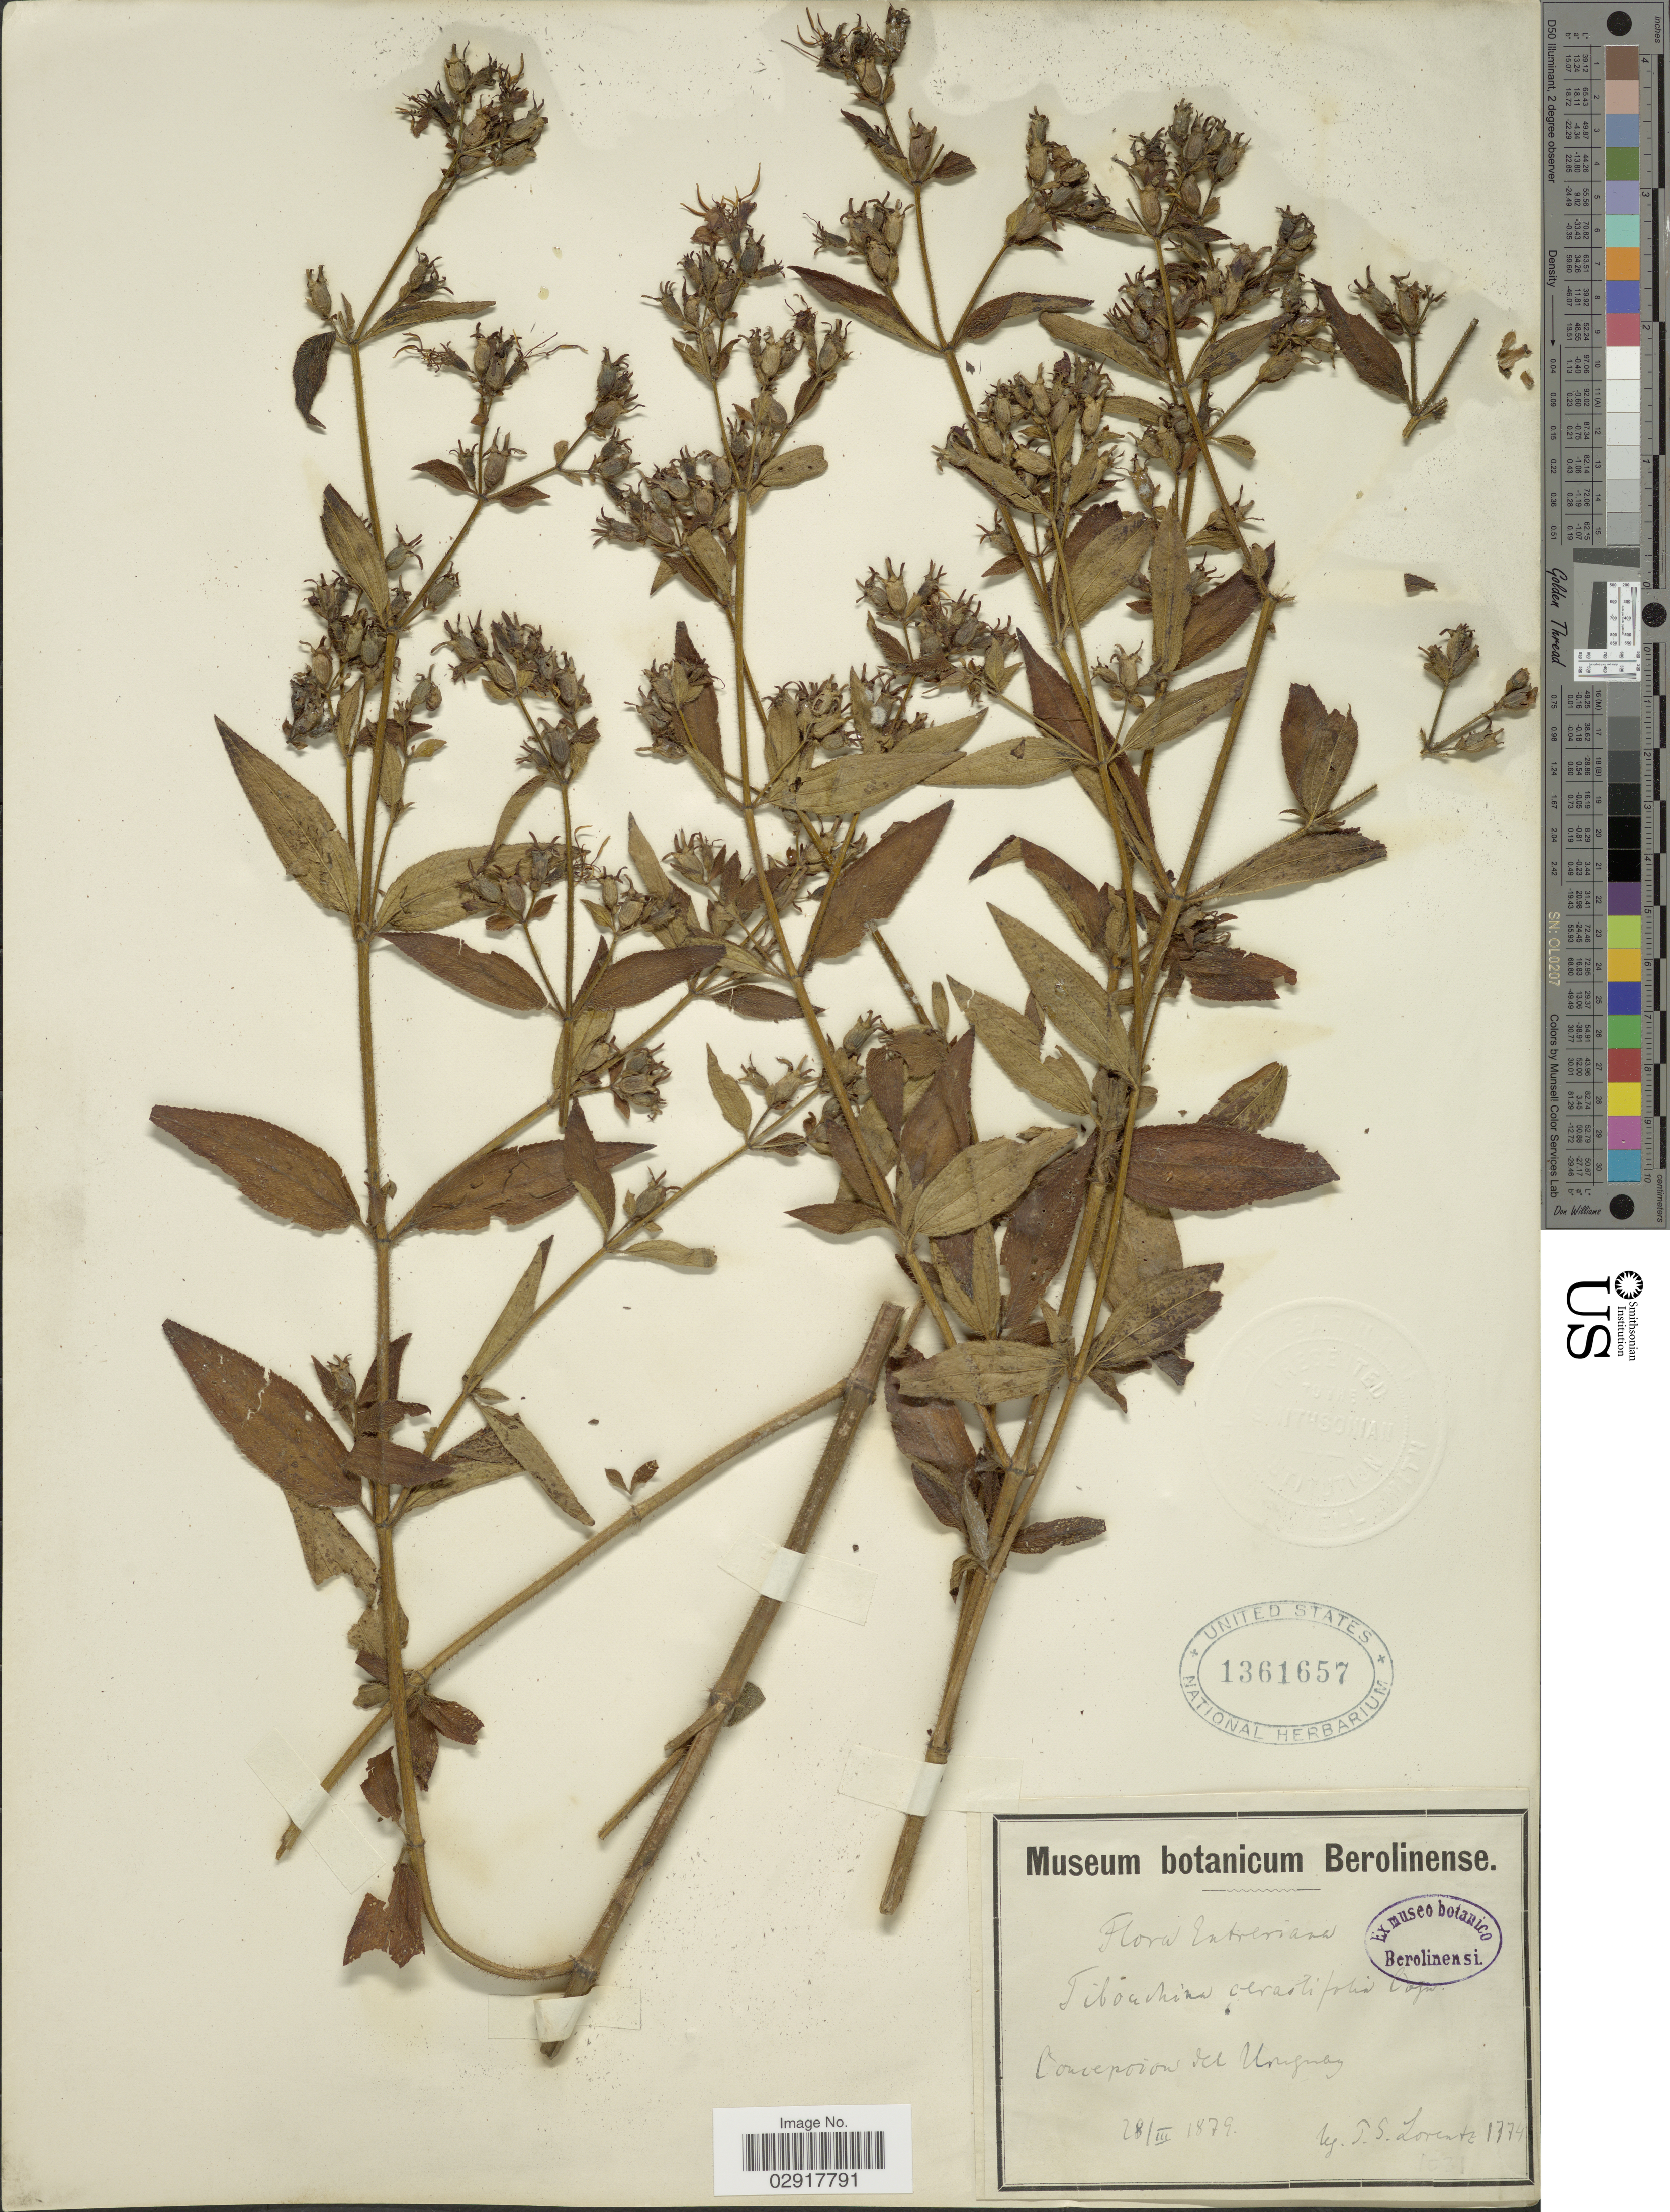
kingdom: Plantae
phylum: Tracheophyta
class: Magnoliopsida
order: Myrtales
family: Melastomataceae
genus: Chaetogastra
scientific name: Chaetogastra cerastifolia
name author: (Naudin) P.J.F. Guim. & Michelang.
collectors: P. G. Lorentz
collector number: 1774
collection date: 1879-03-28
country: Uruguay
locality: Entreriana. Concepcion del Uruguay.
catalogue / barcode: US 1361657